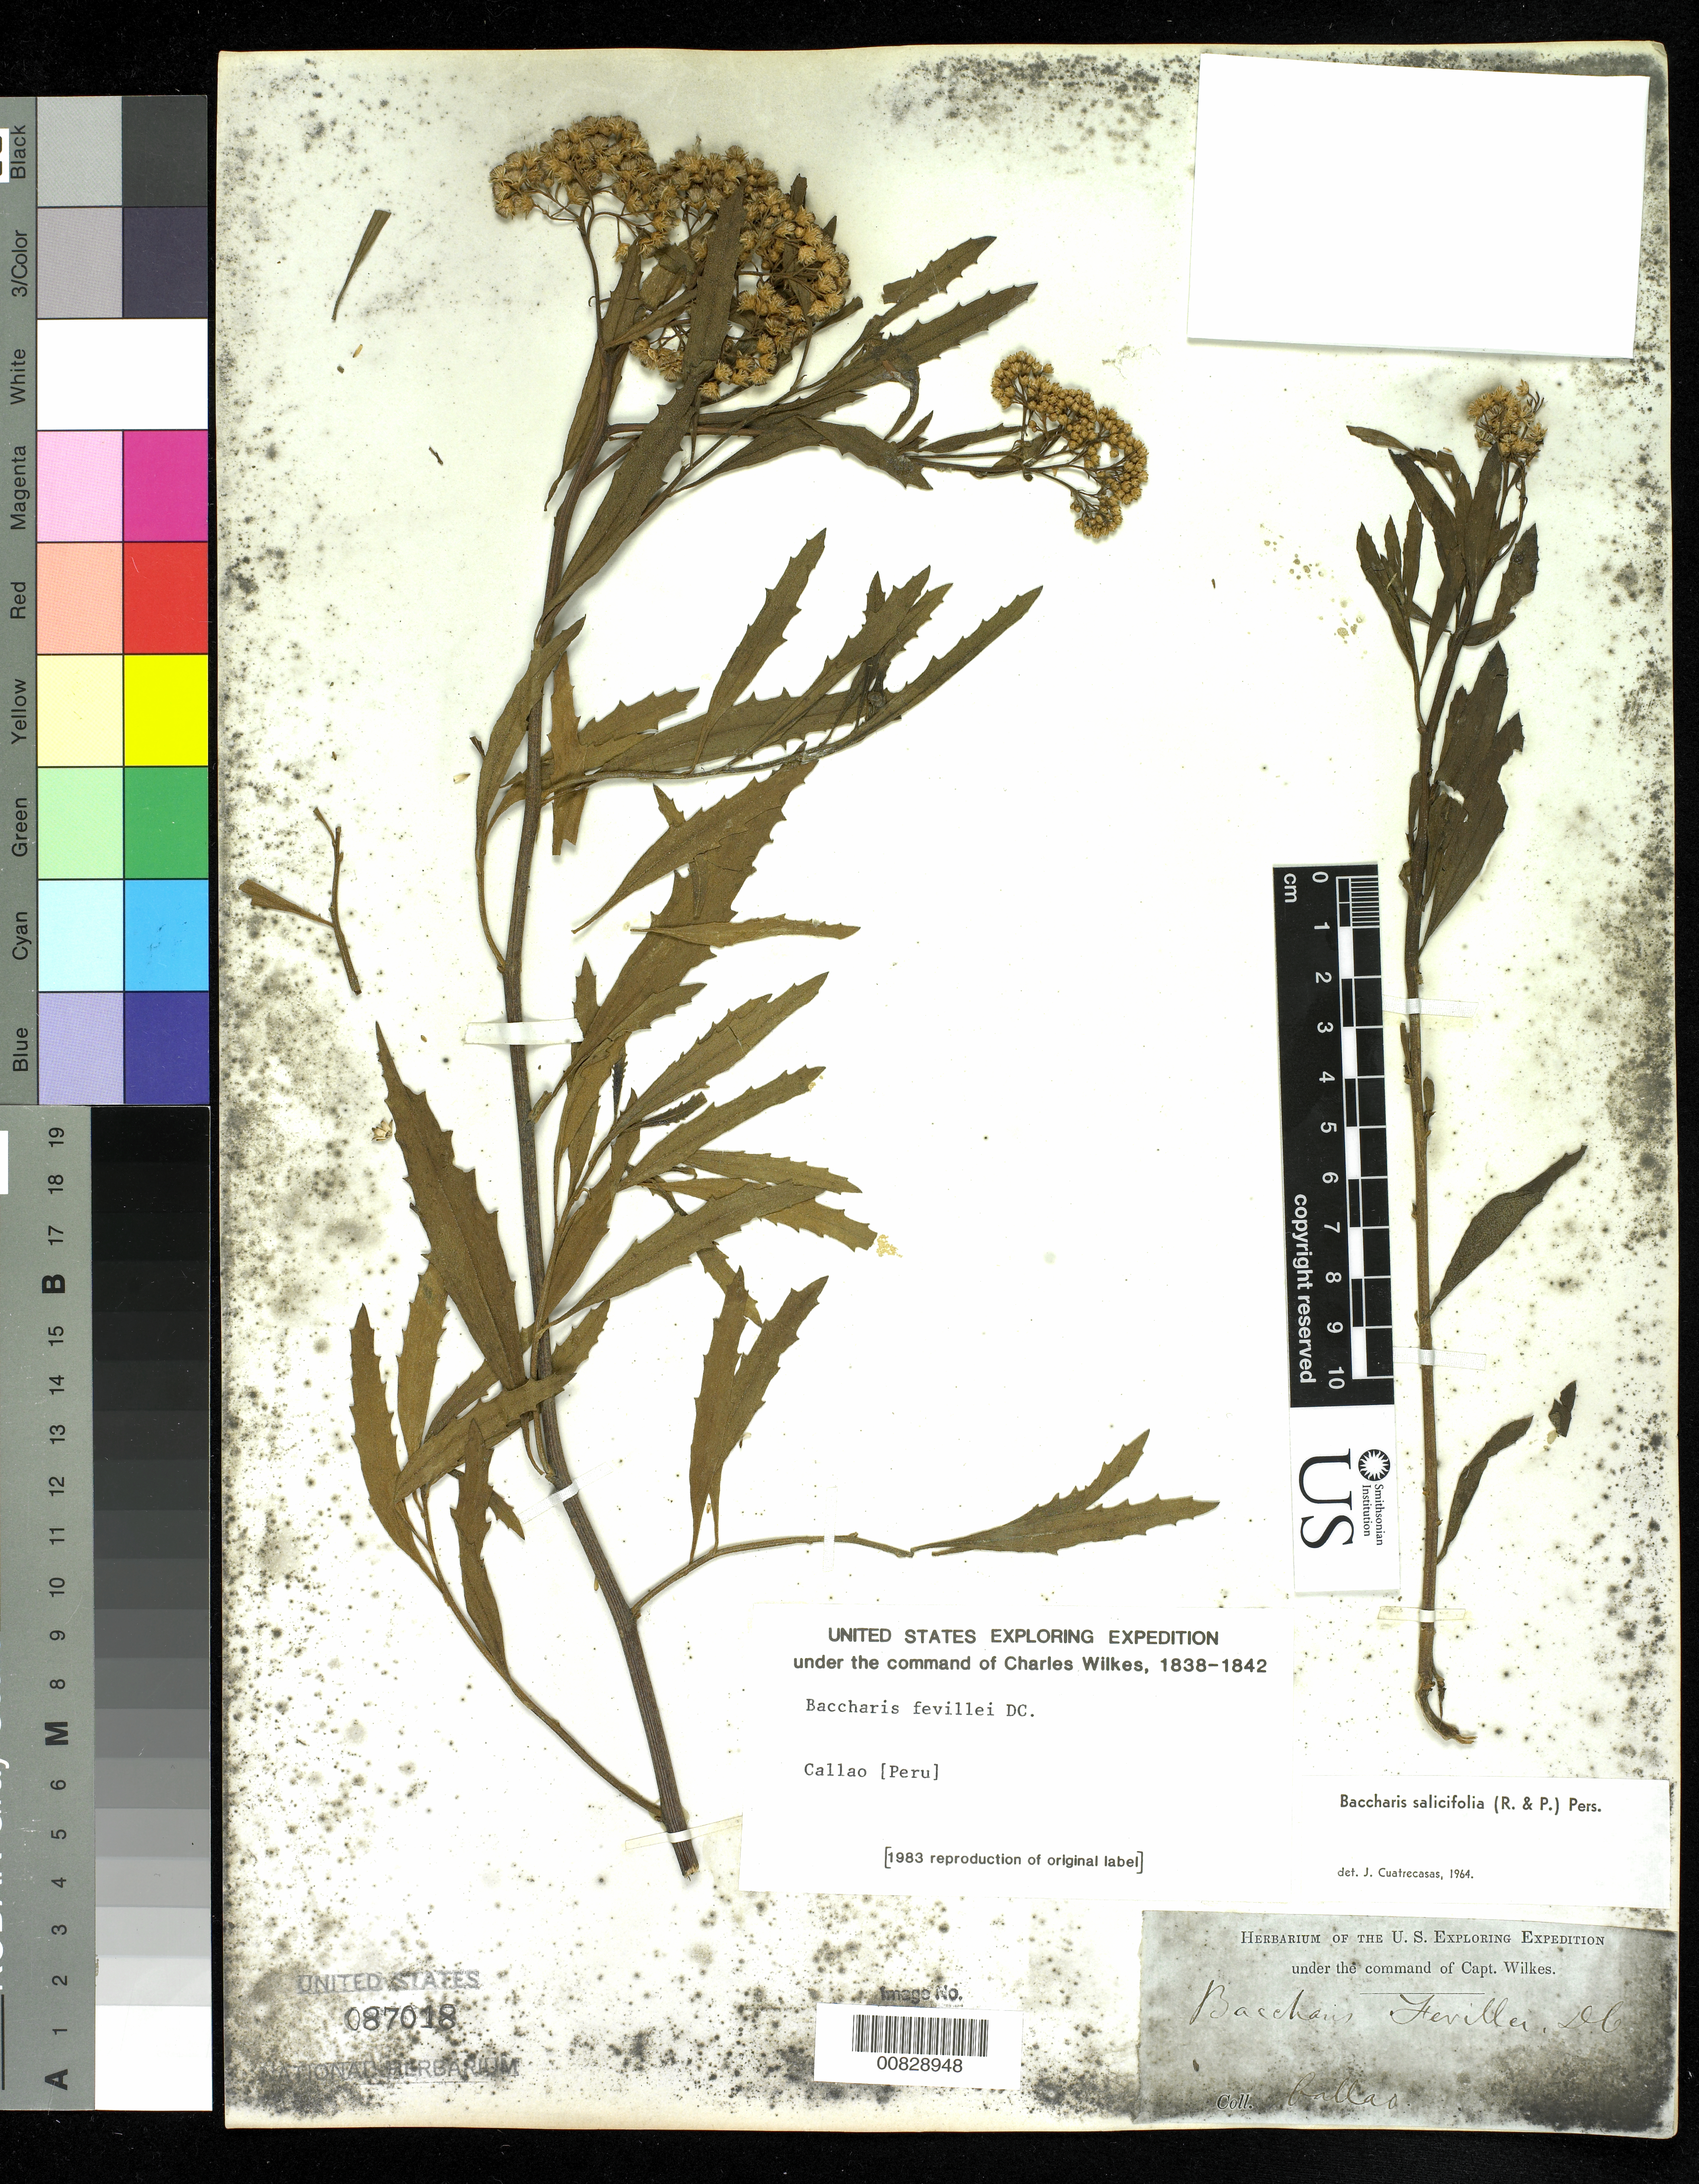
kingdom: Plantae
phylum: Tracheophyta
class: Magnoliopsida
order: Asterales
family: Asteraceae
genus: Baccharis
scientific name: Baccharis salicifolia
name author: (Ruiz & Pav.) Pers.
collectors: Wilkes Explor. Exped.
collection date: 1838/1842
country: Peru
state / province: Callao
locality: Callao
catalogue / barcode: US 87018